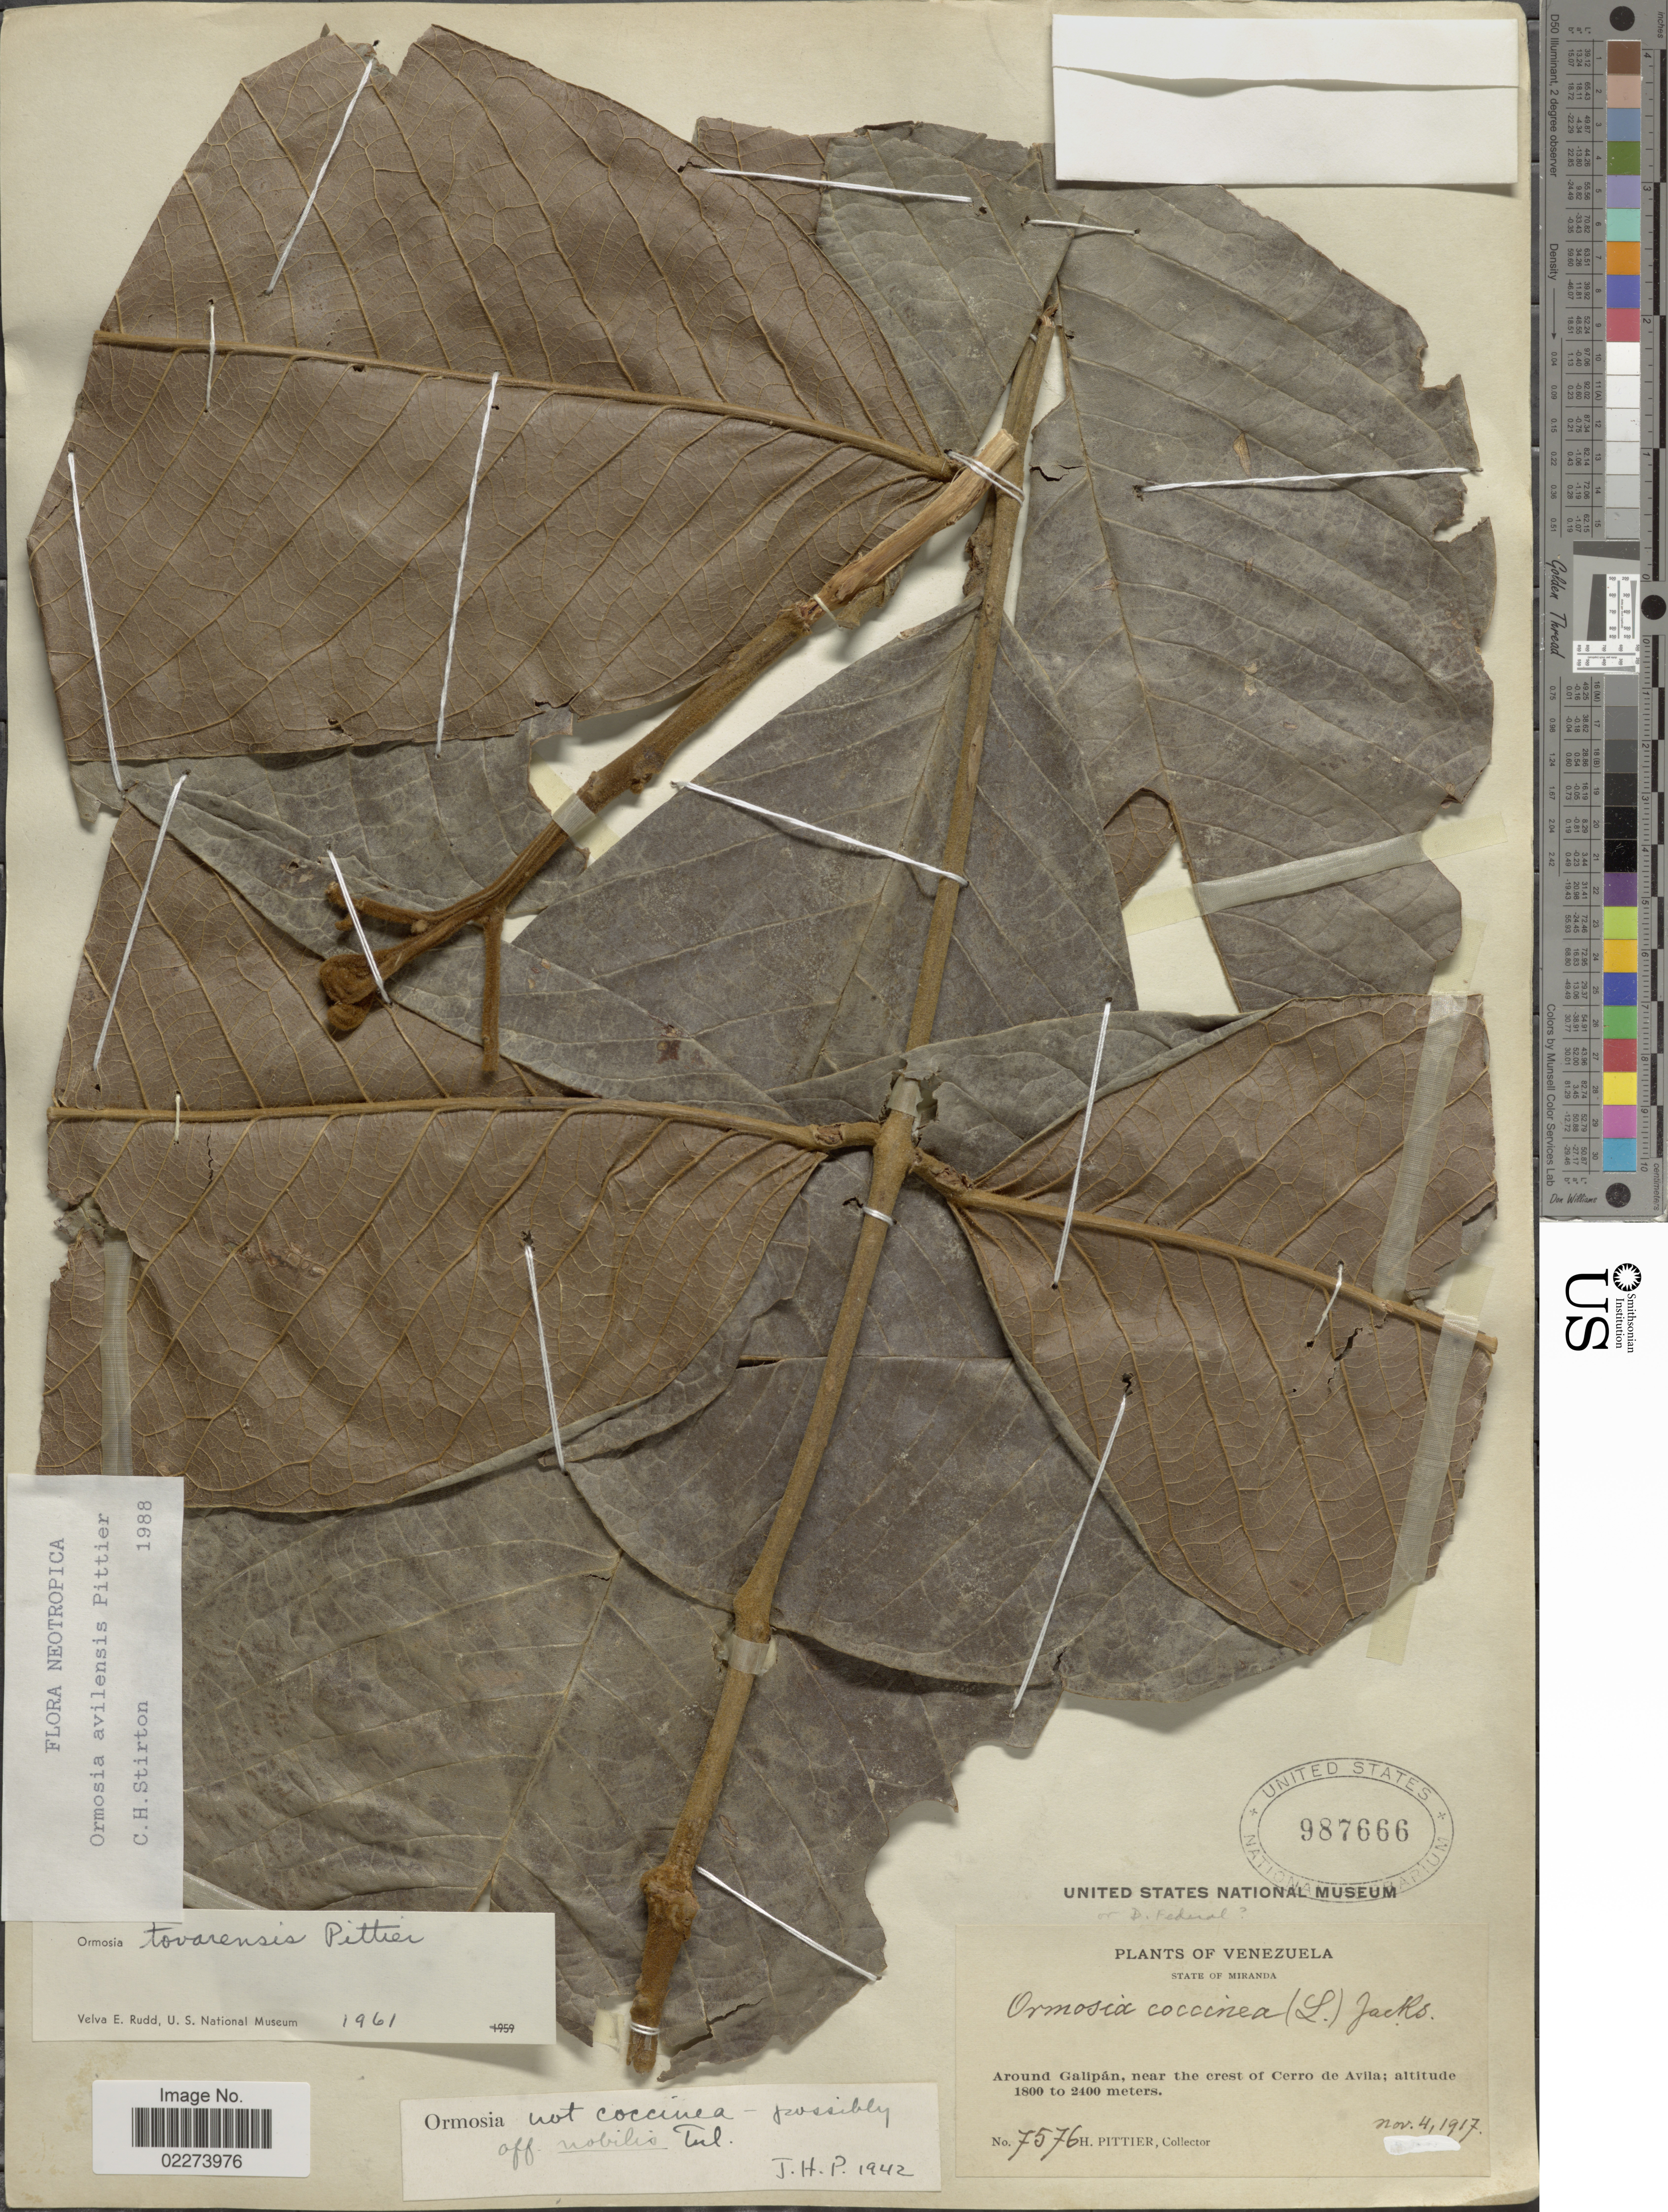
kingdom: Plantae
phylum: Tracheophyta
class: Magnoliopsida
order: Fabales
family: Fabaceae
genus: Ormosia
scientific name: Ormosia avilensis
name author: Pittier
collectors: H. F. Pittier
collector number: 7576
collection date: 1917-11-04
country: Venezuela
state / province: Miranda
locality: Around Galipan, near the crest of Cerro de Avila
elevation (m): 1800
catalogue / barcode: US 987666